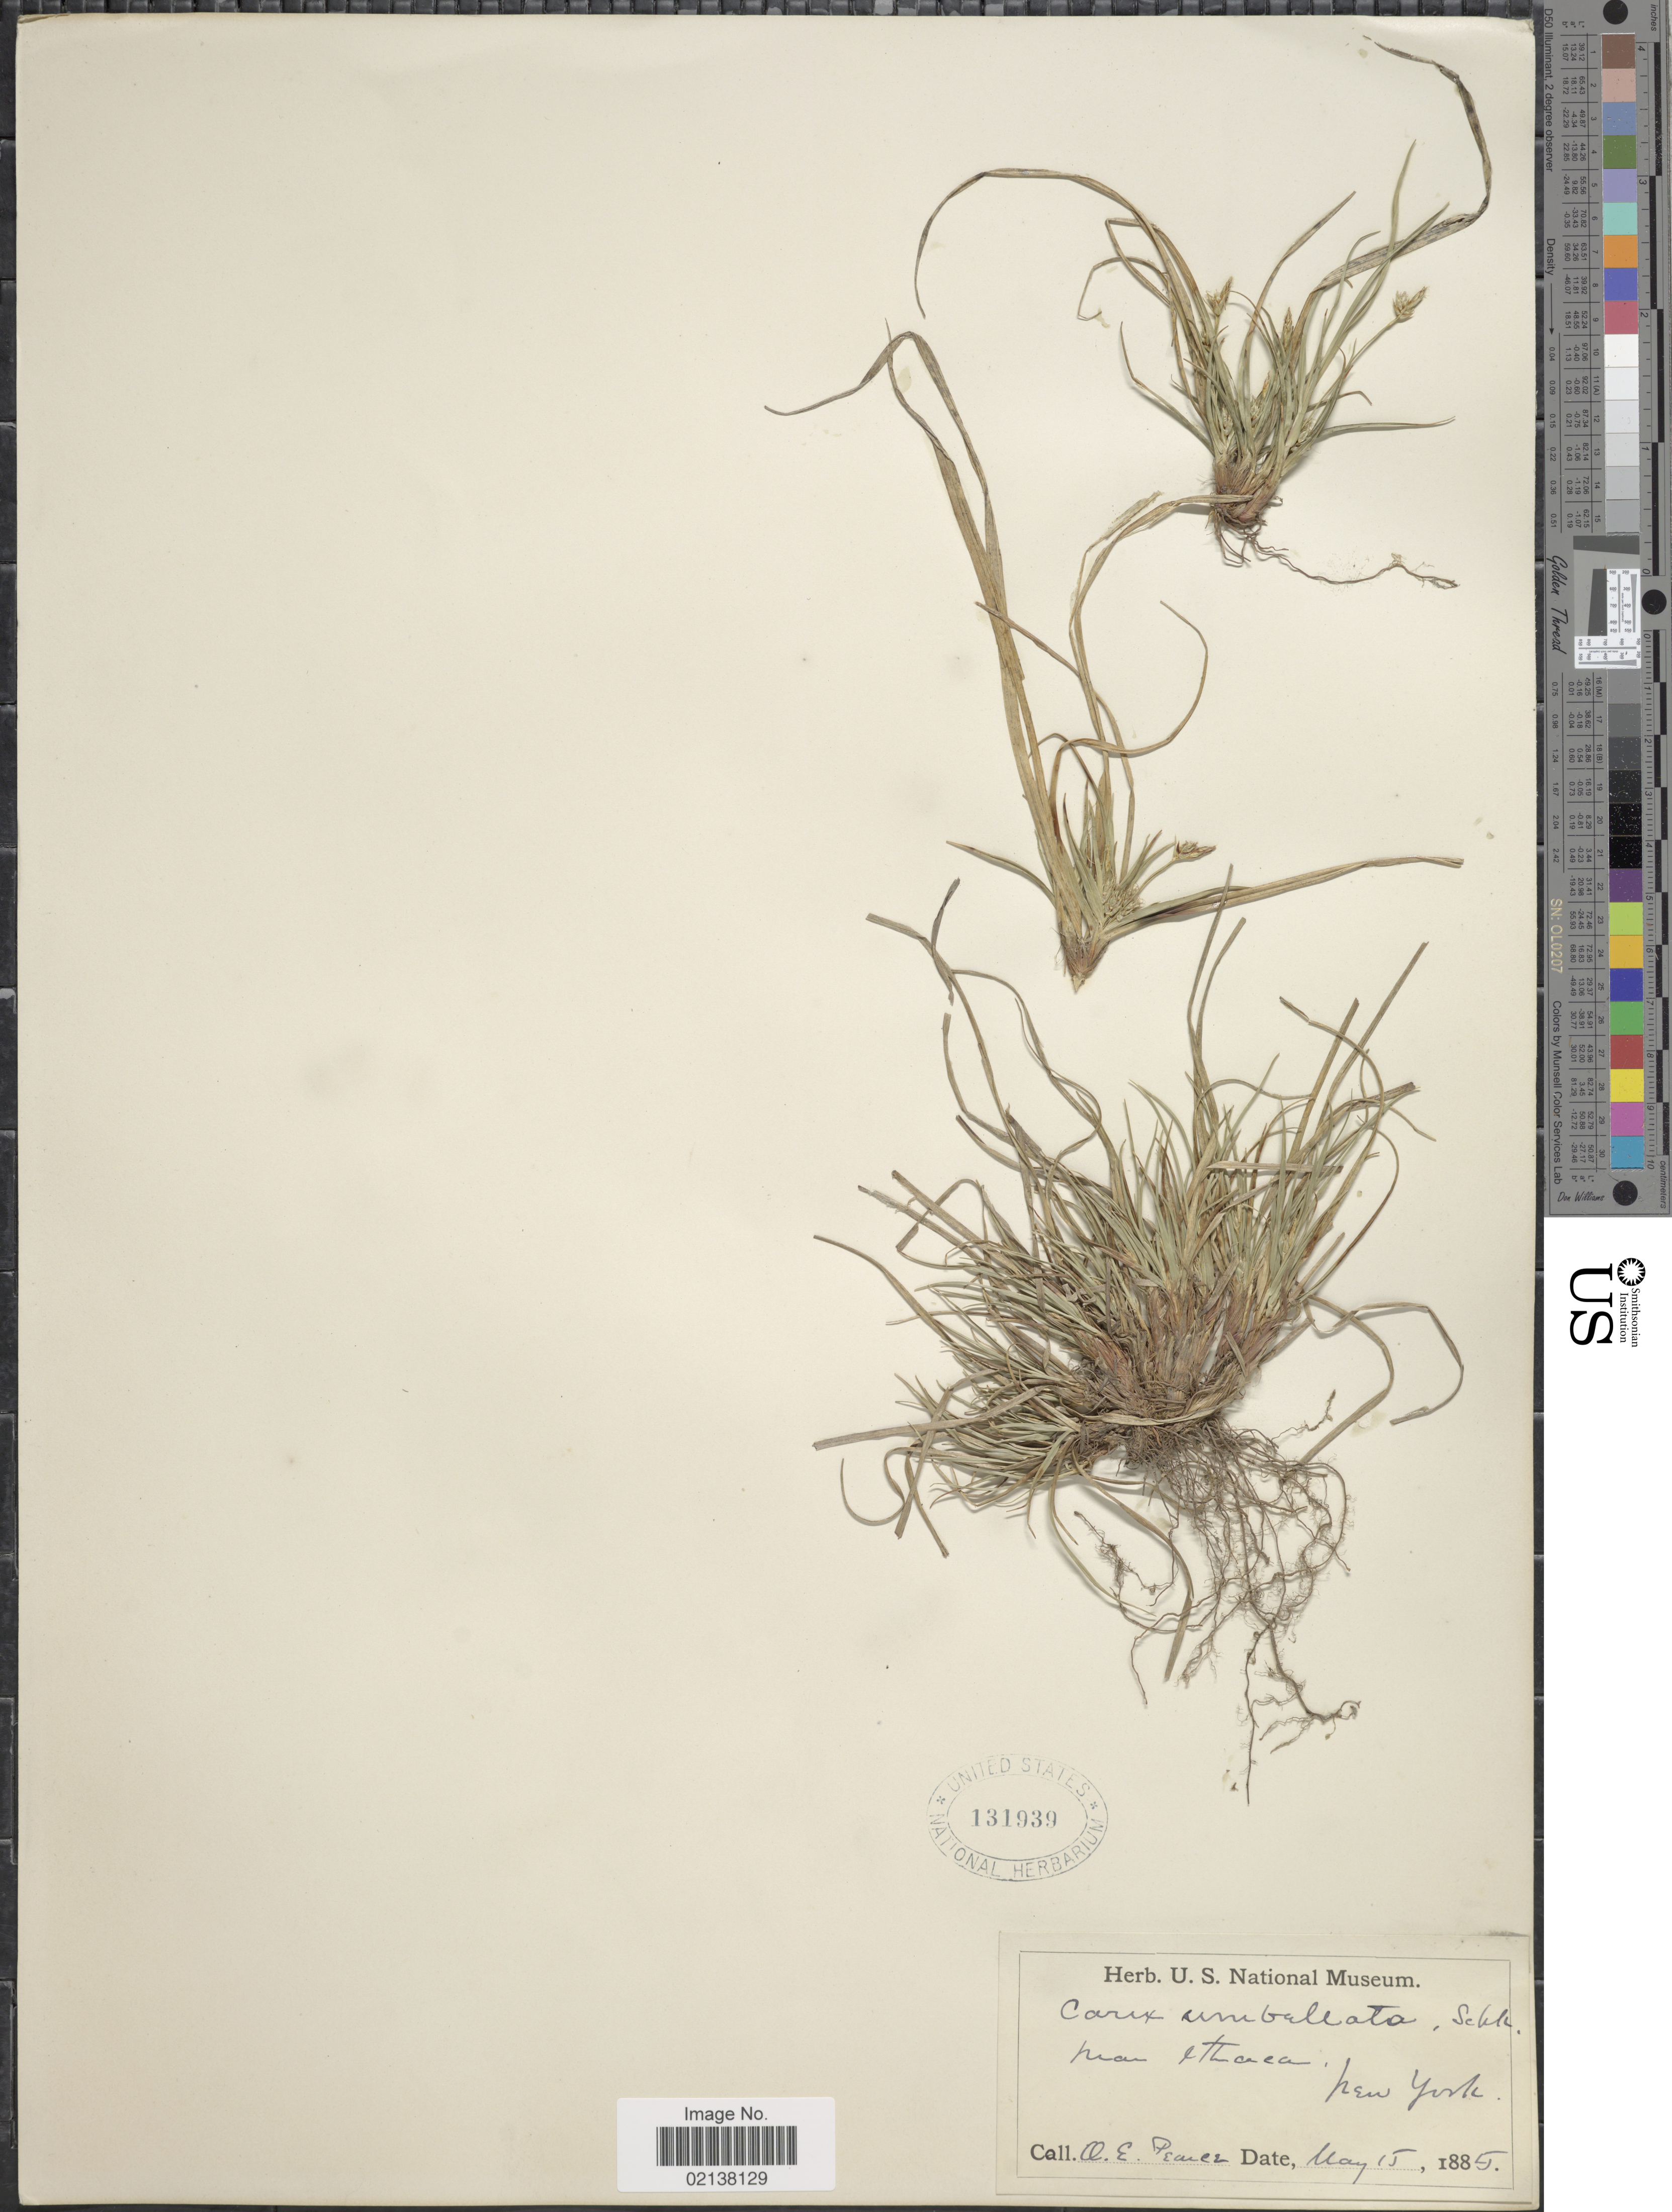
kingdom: Plantae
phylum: Tracheophyta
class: Liliopsida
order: Poales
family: Cyperaceae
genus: Carex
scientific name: Carex umbellata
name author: Schkuhr ex Willd.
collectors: O. E. Pearce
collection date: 1885-05-15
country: United States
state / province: New York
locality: Near Ithaca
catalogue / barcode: US 131939